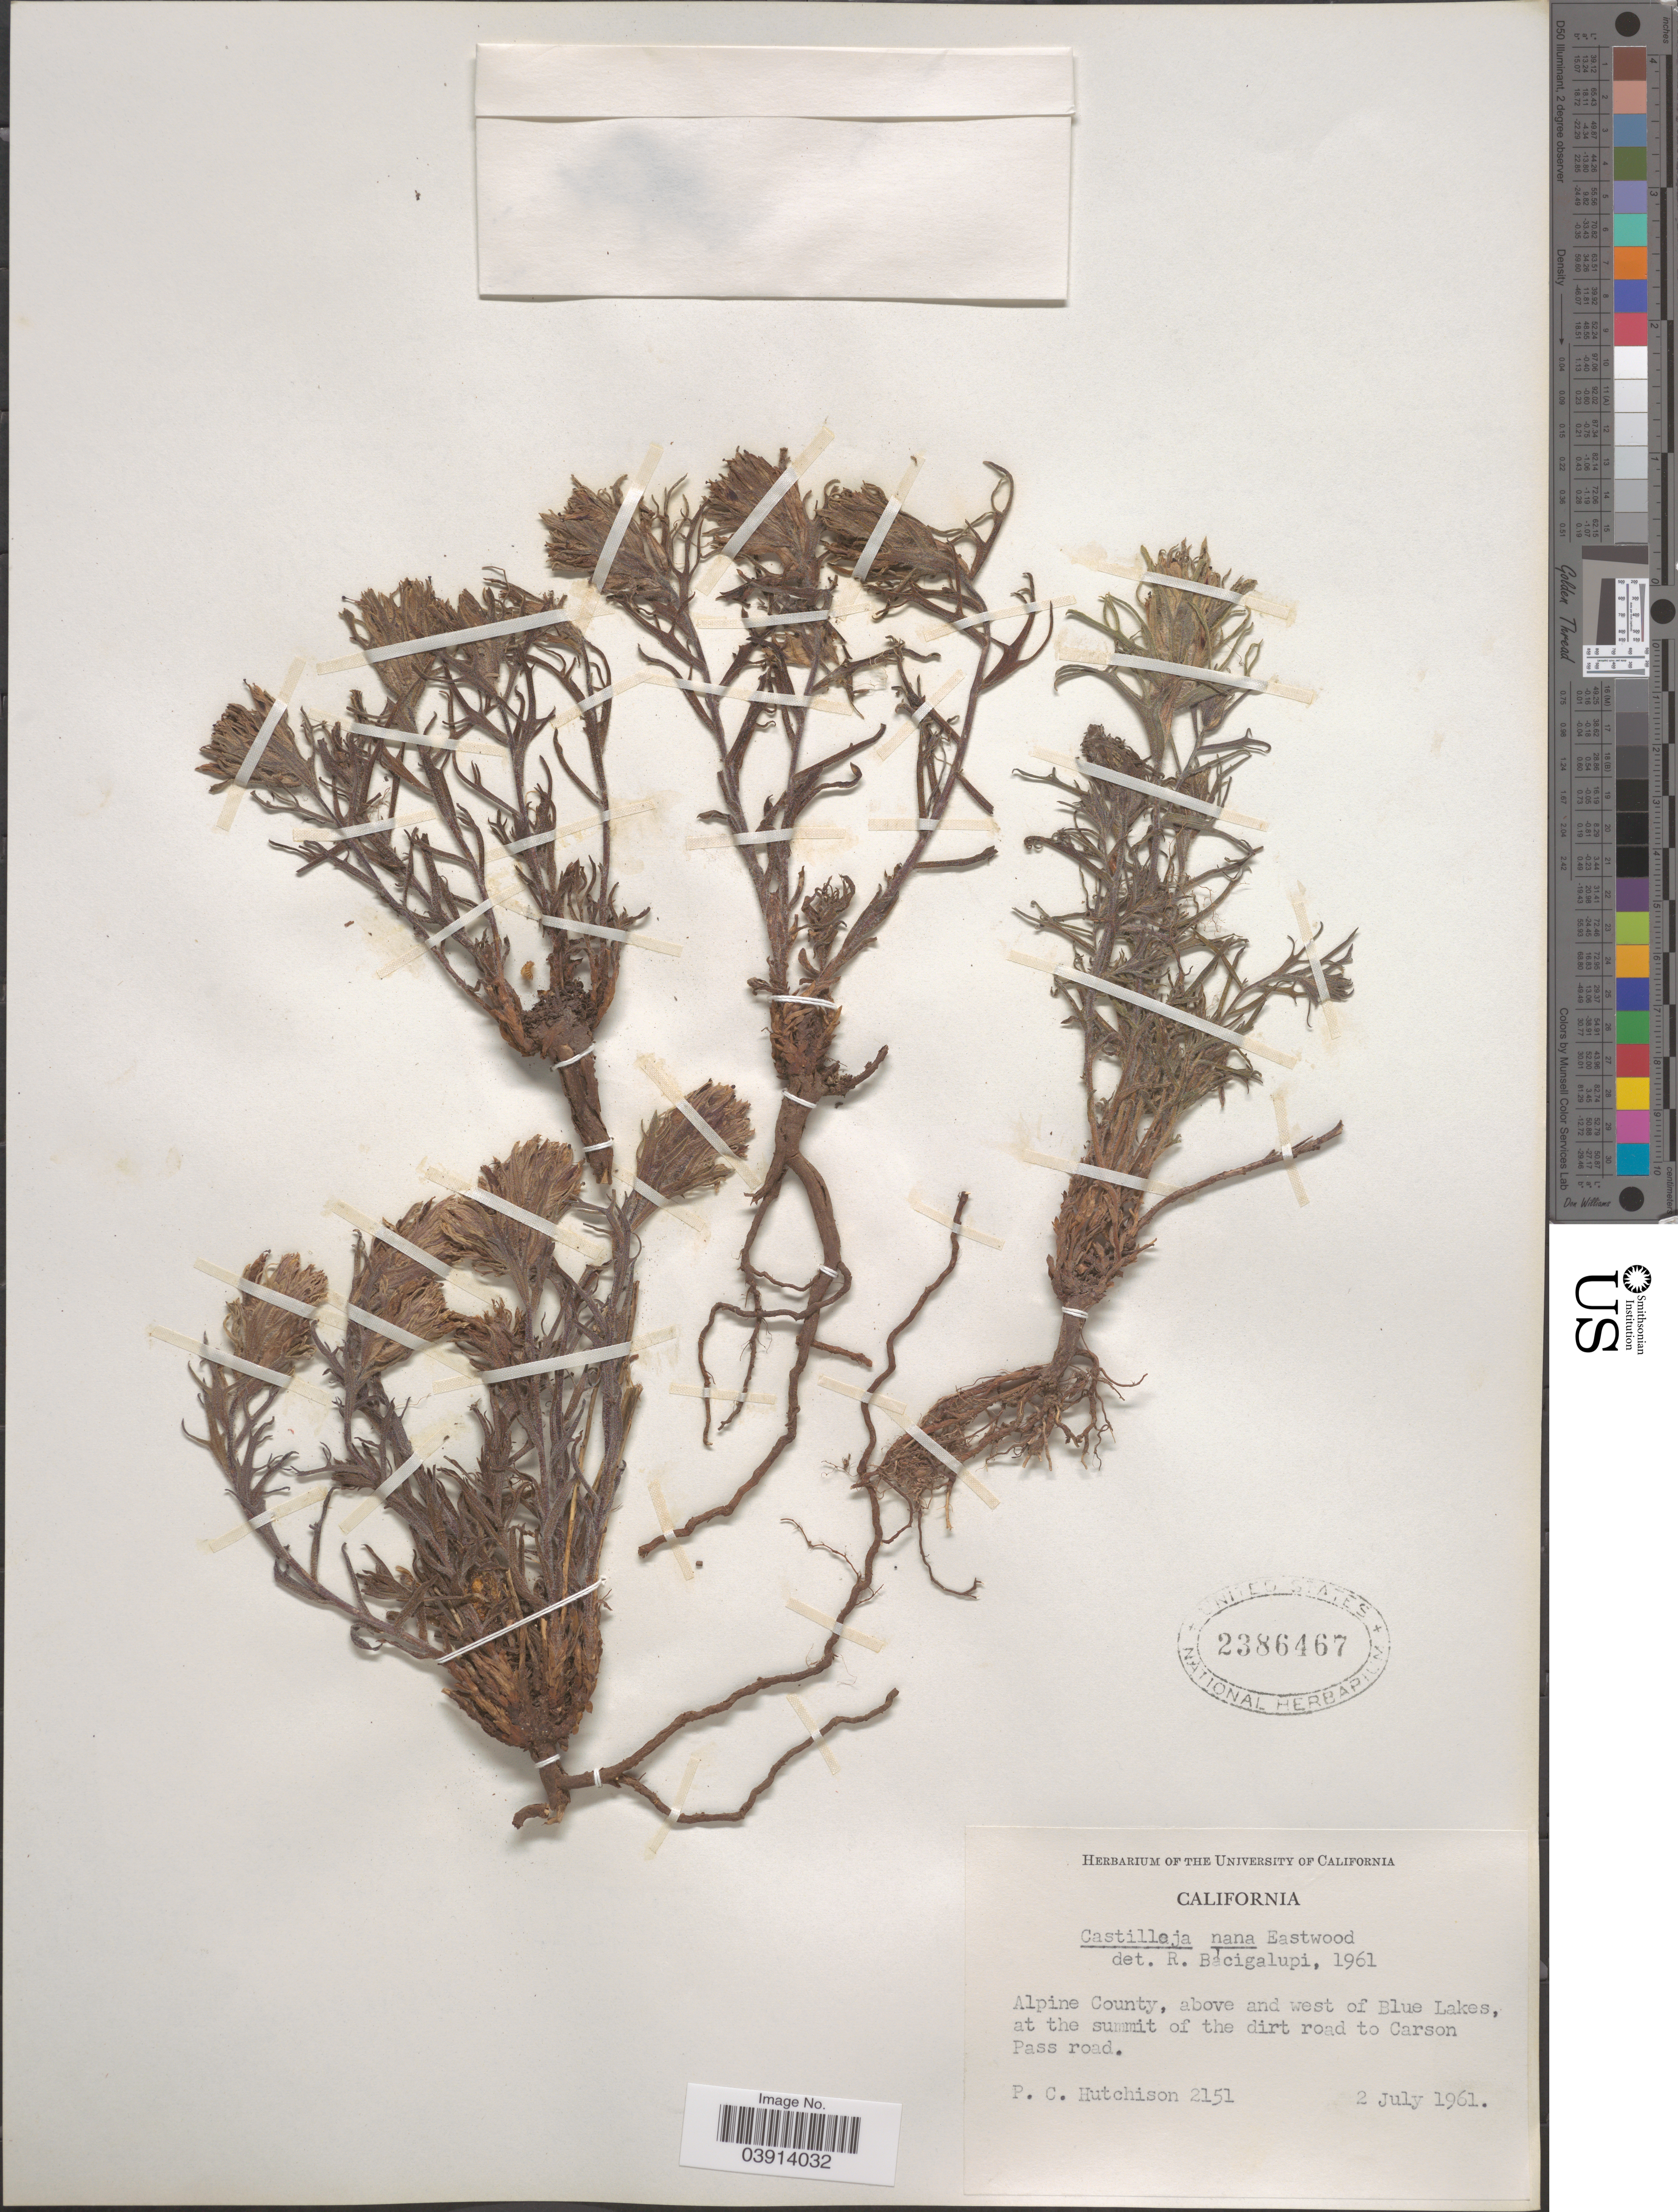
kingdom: Plantae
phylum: Tracheophyta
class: Magnoliopsida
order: Lamiales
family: Orobanchaceae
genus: Castilleja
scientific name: Castilleja rubida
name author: Piper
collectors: P. C. Hutchison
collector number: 2151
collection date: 1961-07-02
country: United States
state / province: California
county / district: Alpine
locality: Alpine County, above and west of Blue Lakes, at the summit of the dirt road to Carson Pass road.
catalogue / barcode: US 2386467